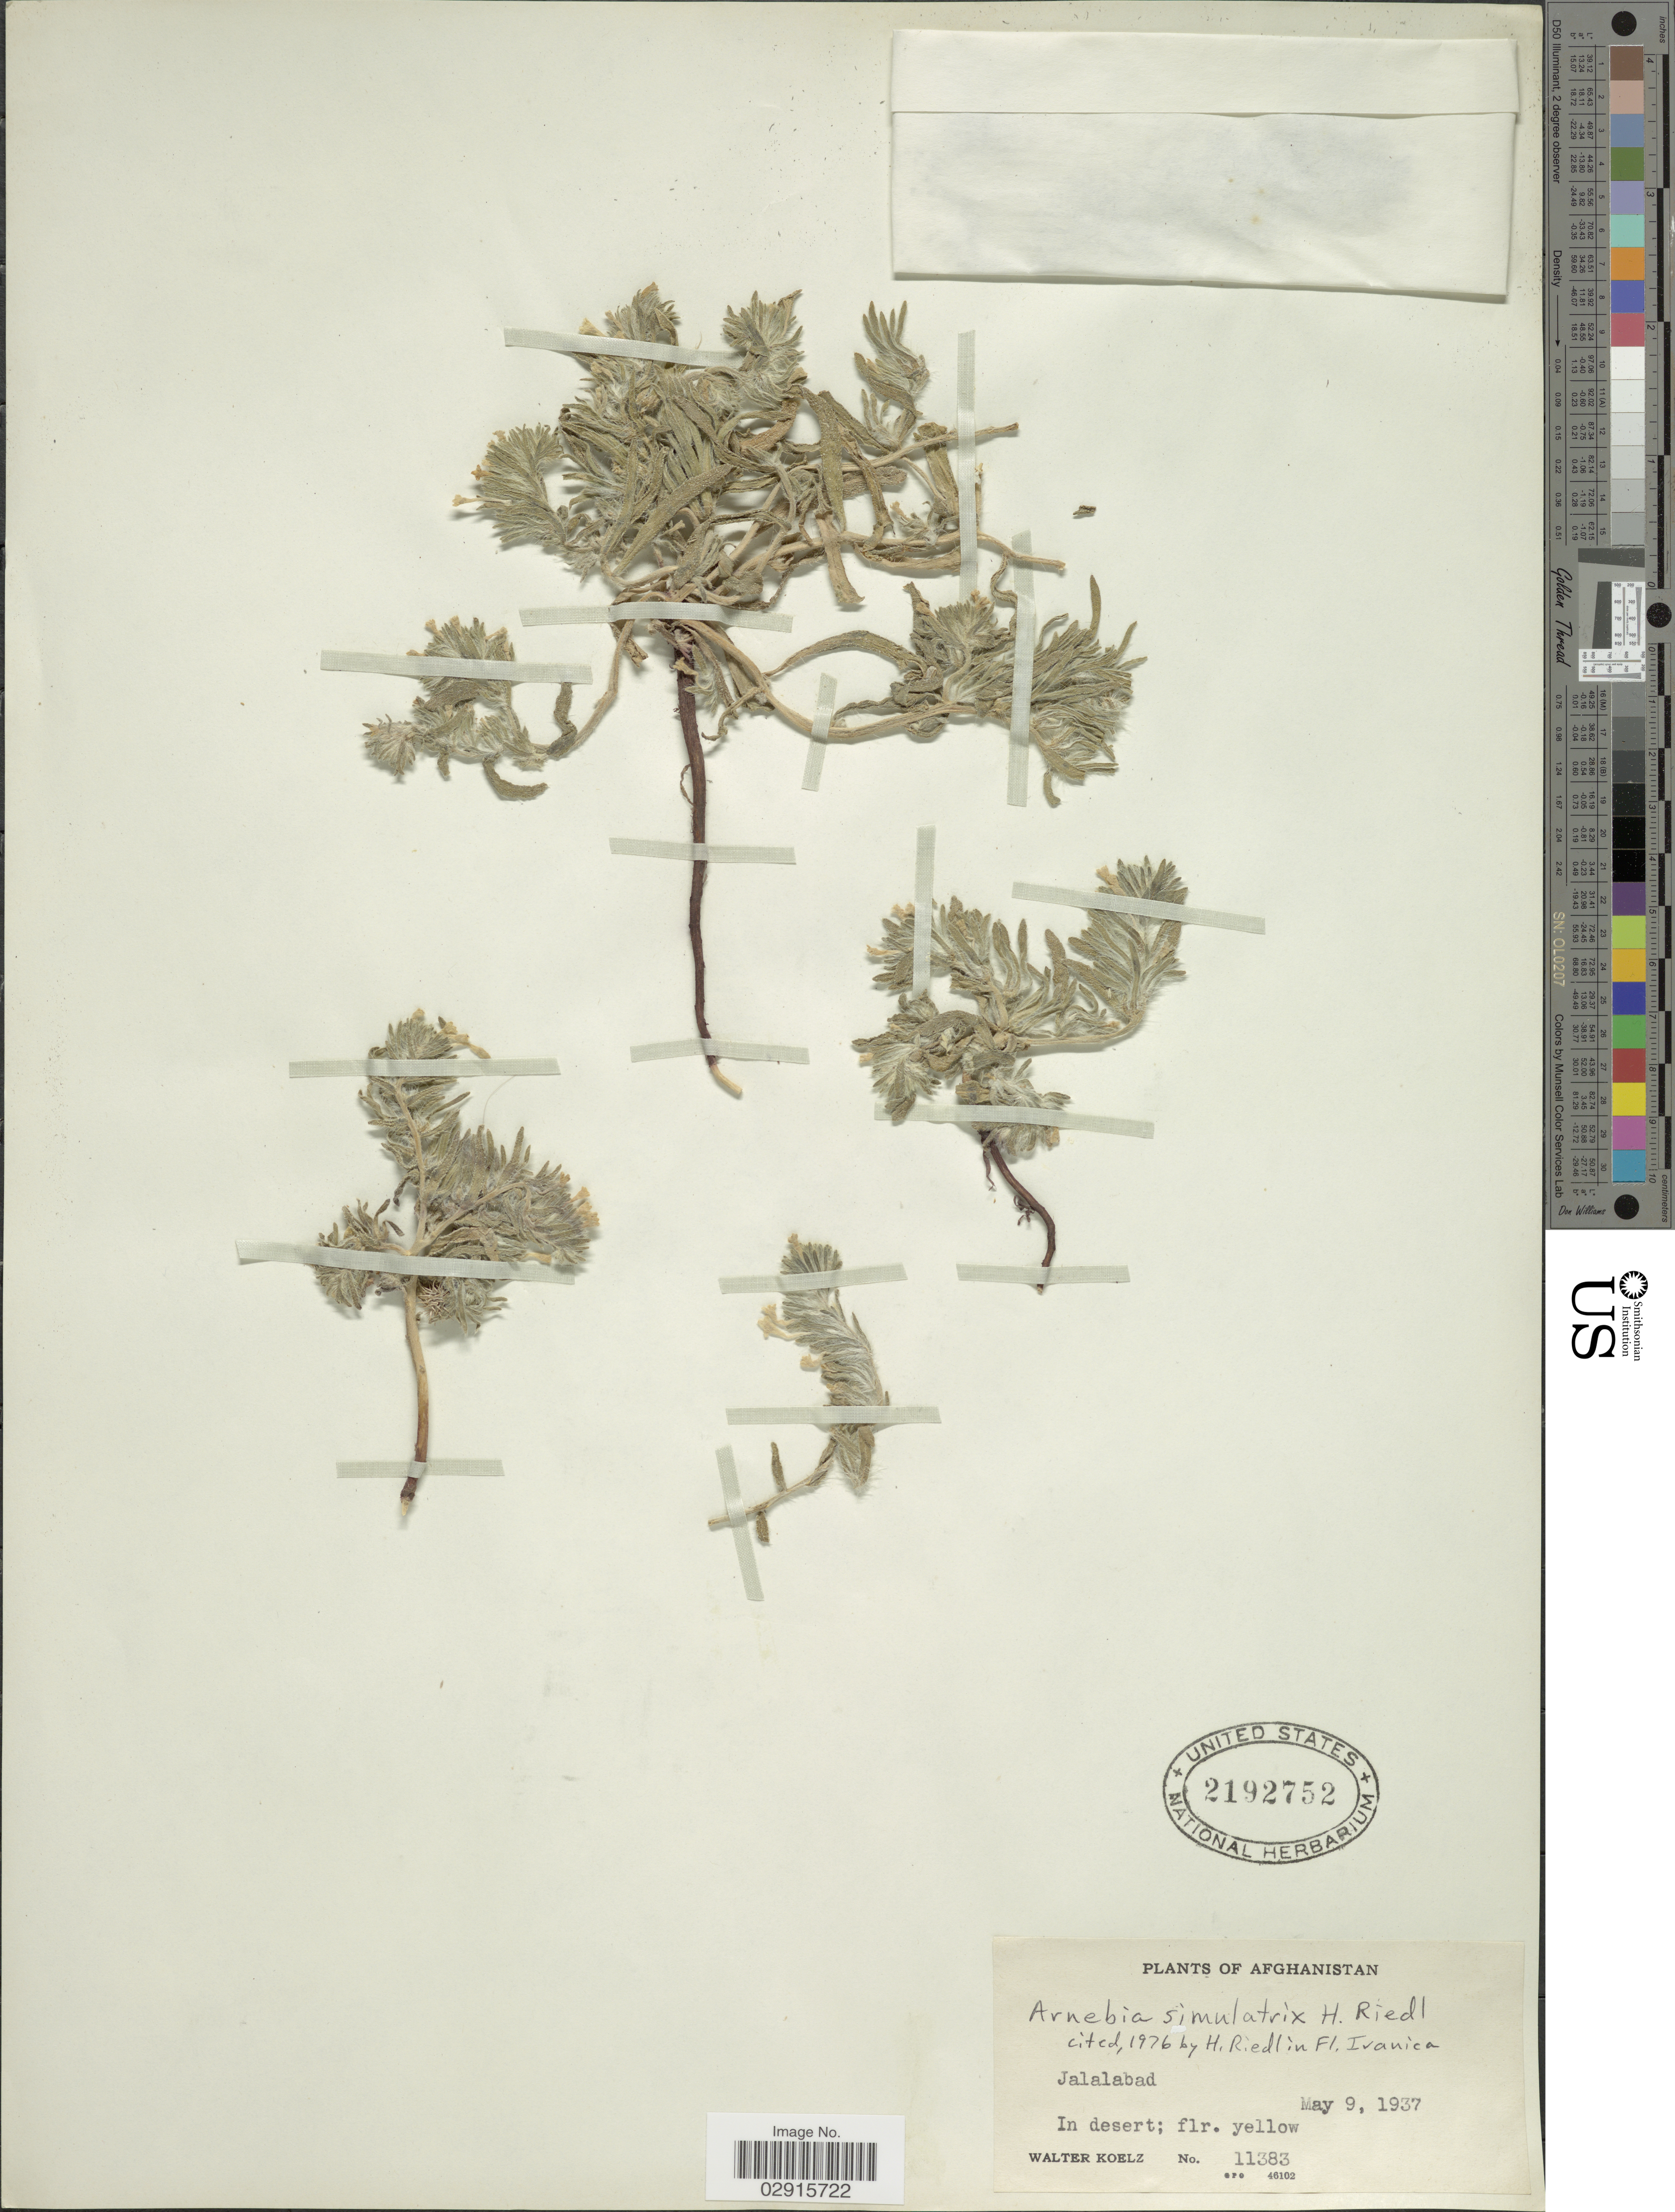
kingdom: Plantae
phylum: Tracheophyta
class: Magnoliopsida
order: Boraginales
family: Boraginaceae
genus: Arnebia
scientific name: Arnebia simulatrix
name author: Riedl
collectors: W. N. Koelz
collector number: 11383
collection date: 1937-05-09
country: Afghanistan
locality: Jalalabad.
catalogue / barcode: US 2192752